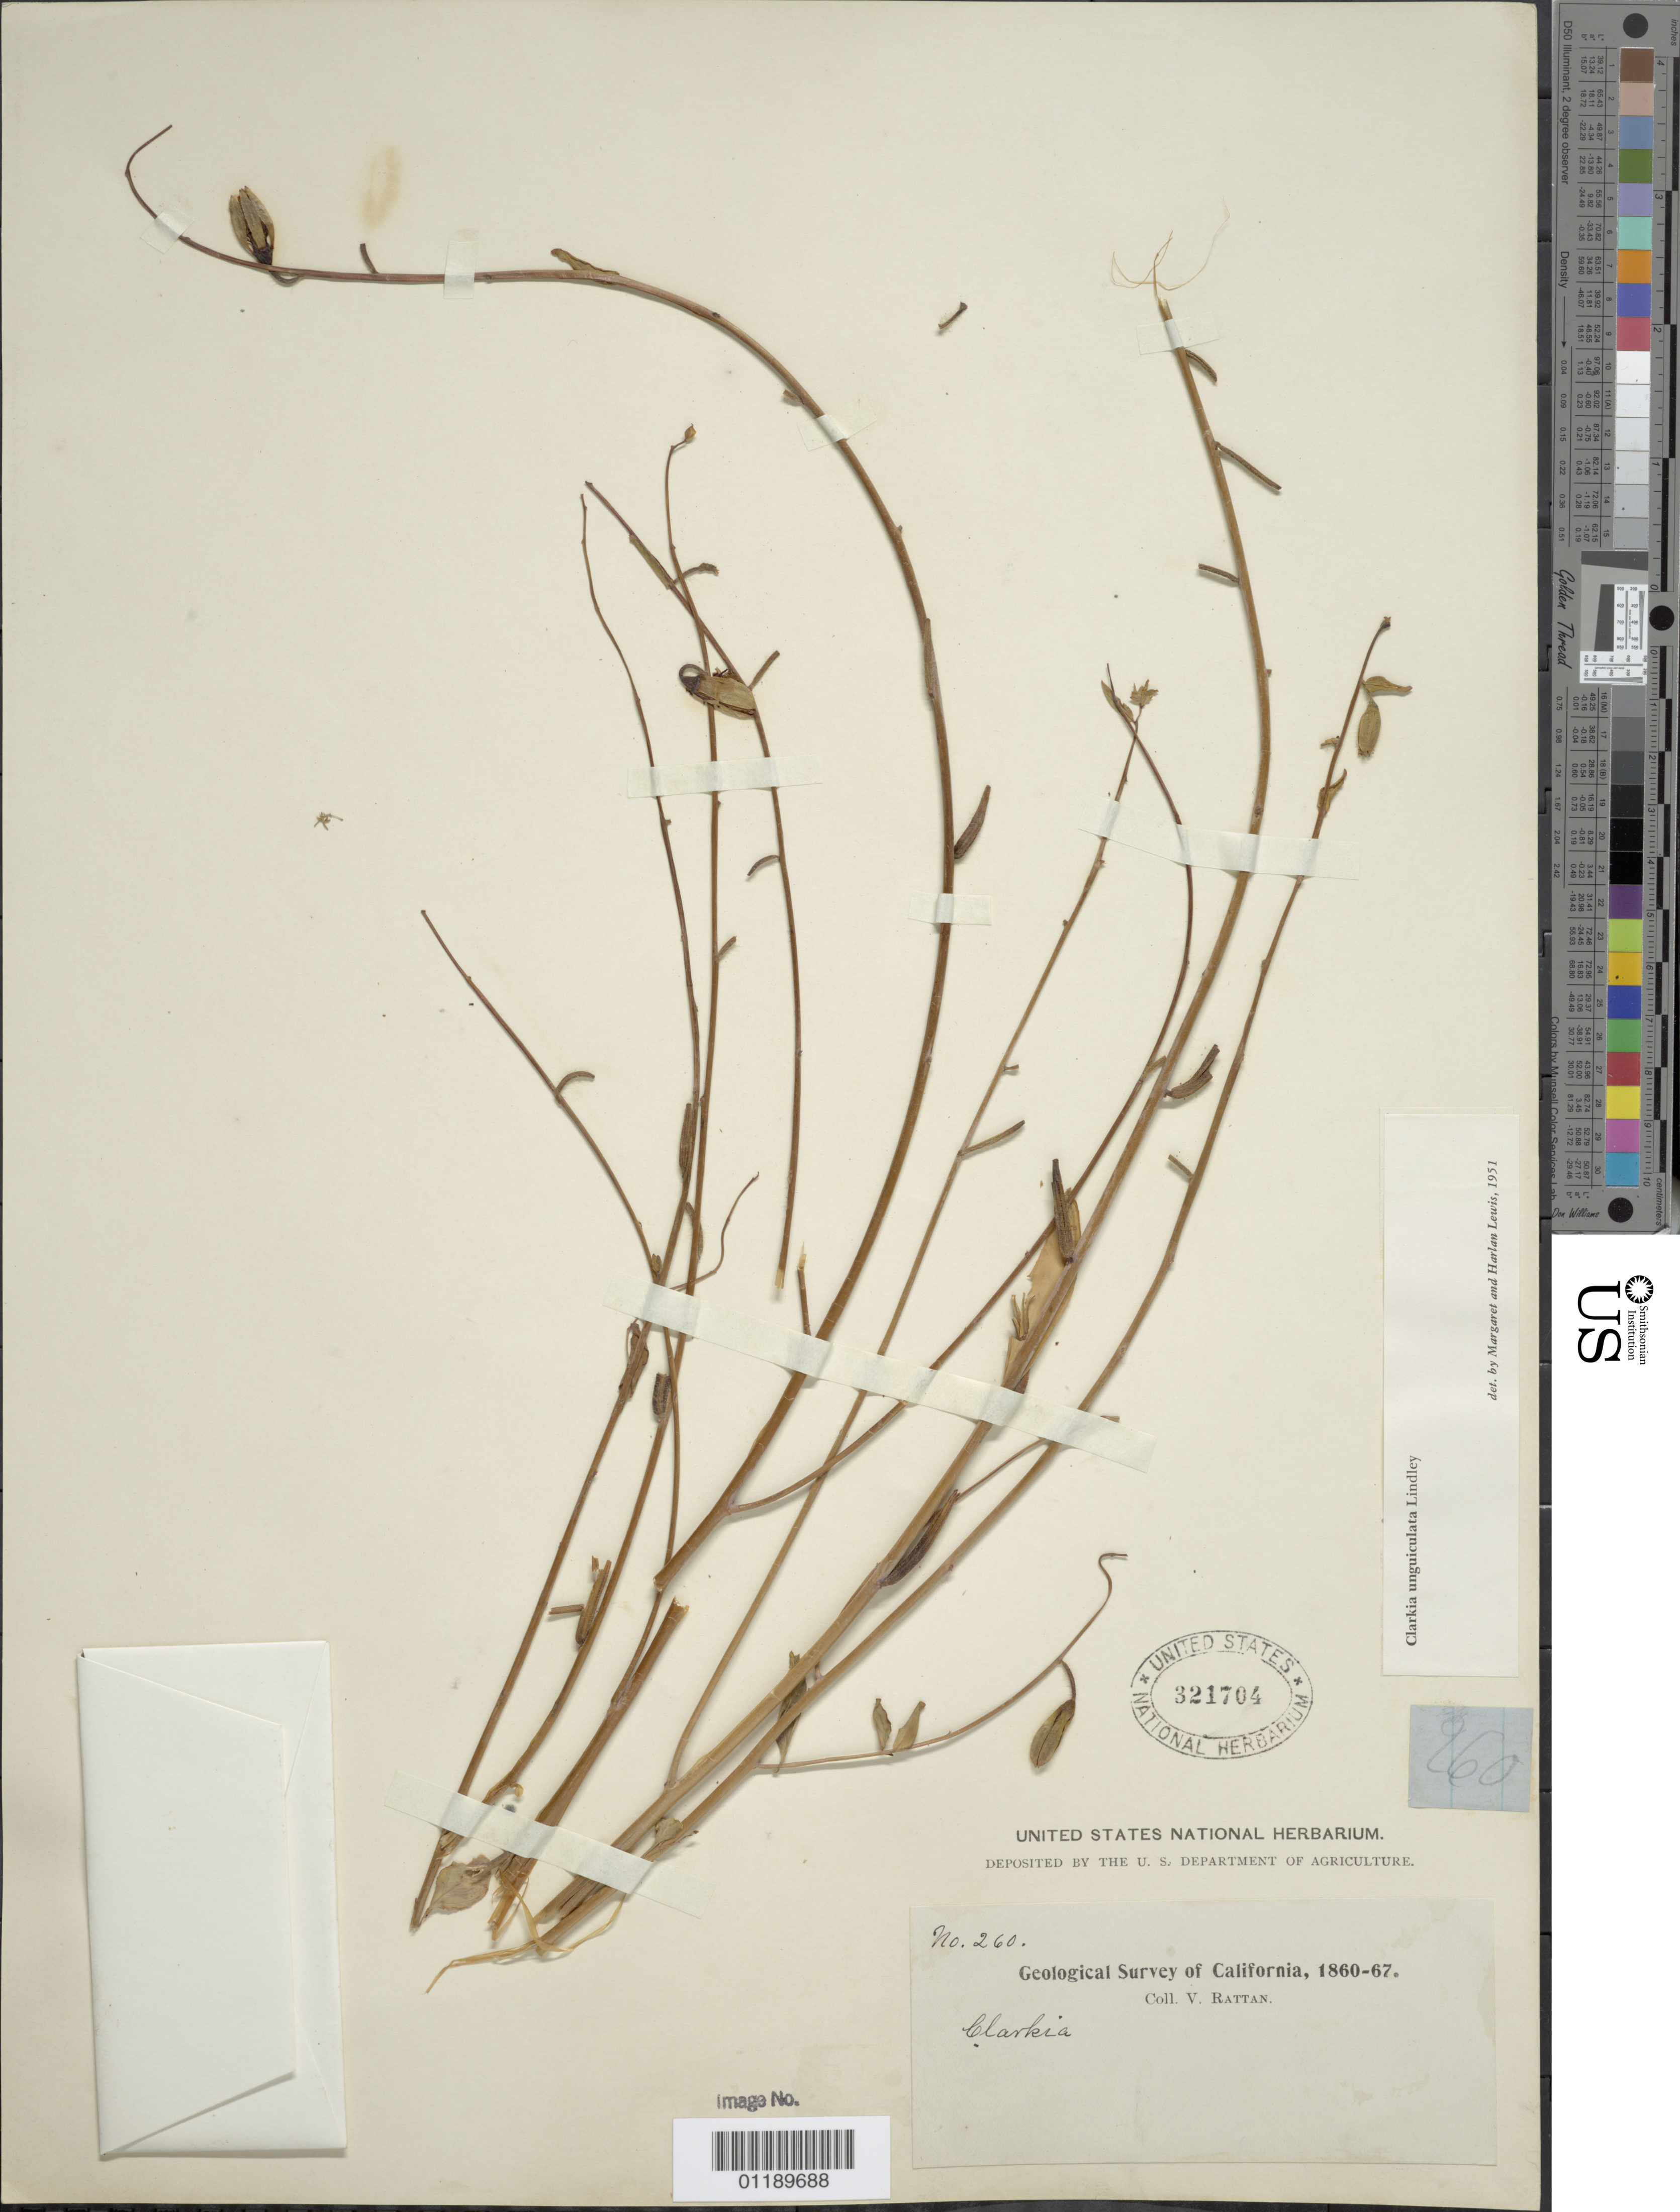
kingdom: Plantae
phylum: Tracheophyta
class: Magnoliopsida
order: Myrtales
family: Onagraceae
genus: Clarkia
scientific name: Clarkia unguiculata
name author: Lindl.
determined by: Lewis, --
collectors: V. Rattan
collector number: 260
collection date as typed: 1860 to -- --- 1867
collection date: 1860/1867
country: United States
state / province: California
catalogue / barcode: US 321704